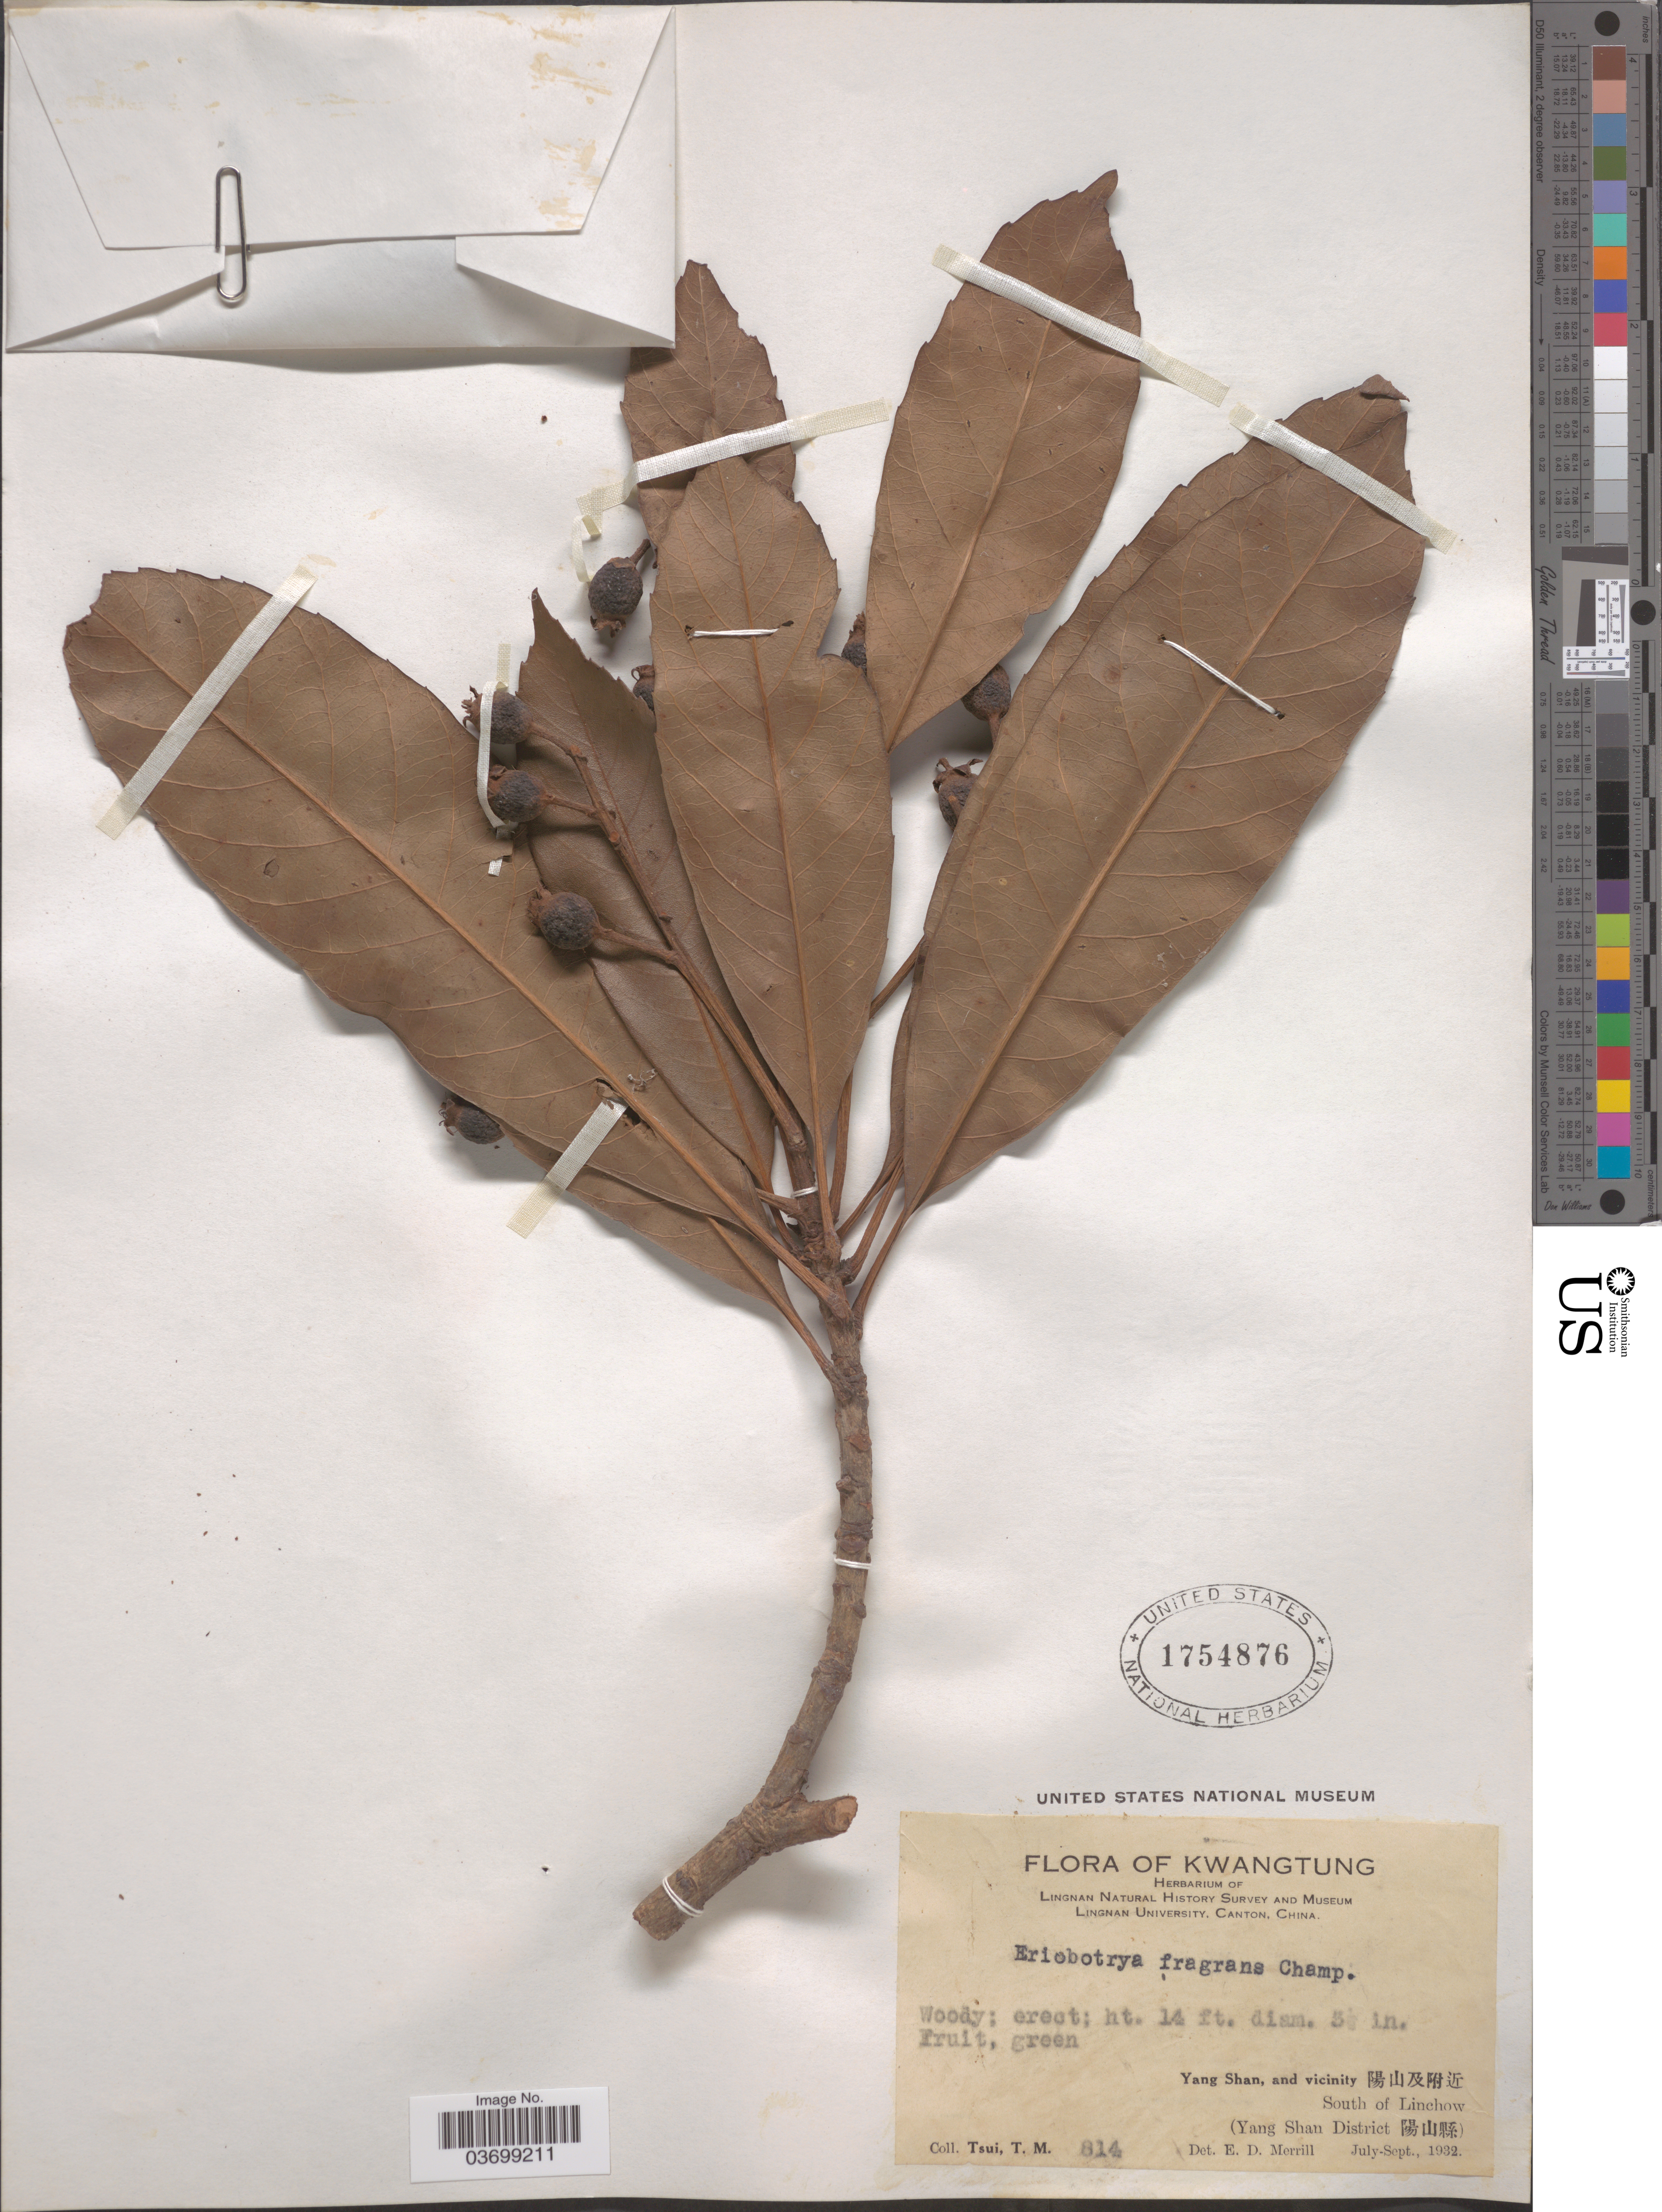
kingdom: Plantae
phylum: Tracheophyta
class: Magnoliopsida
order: Rosales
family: Rosaceae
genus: Rhaphiolepis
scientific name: Rhaphiolepis williamtelliana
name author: (Champ. ex Benth.) B.B. Liu & J. Wen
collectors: T. Tsui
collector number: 814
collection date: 1932-07/1932-09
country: China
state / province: Guangdong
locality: Kwangtung. Yang Shan, and vicinity X. South of Linchow. (Yang Shan District X).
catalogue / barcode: US 1754876